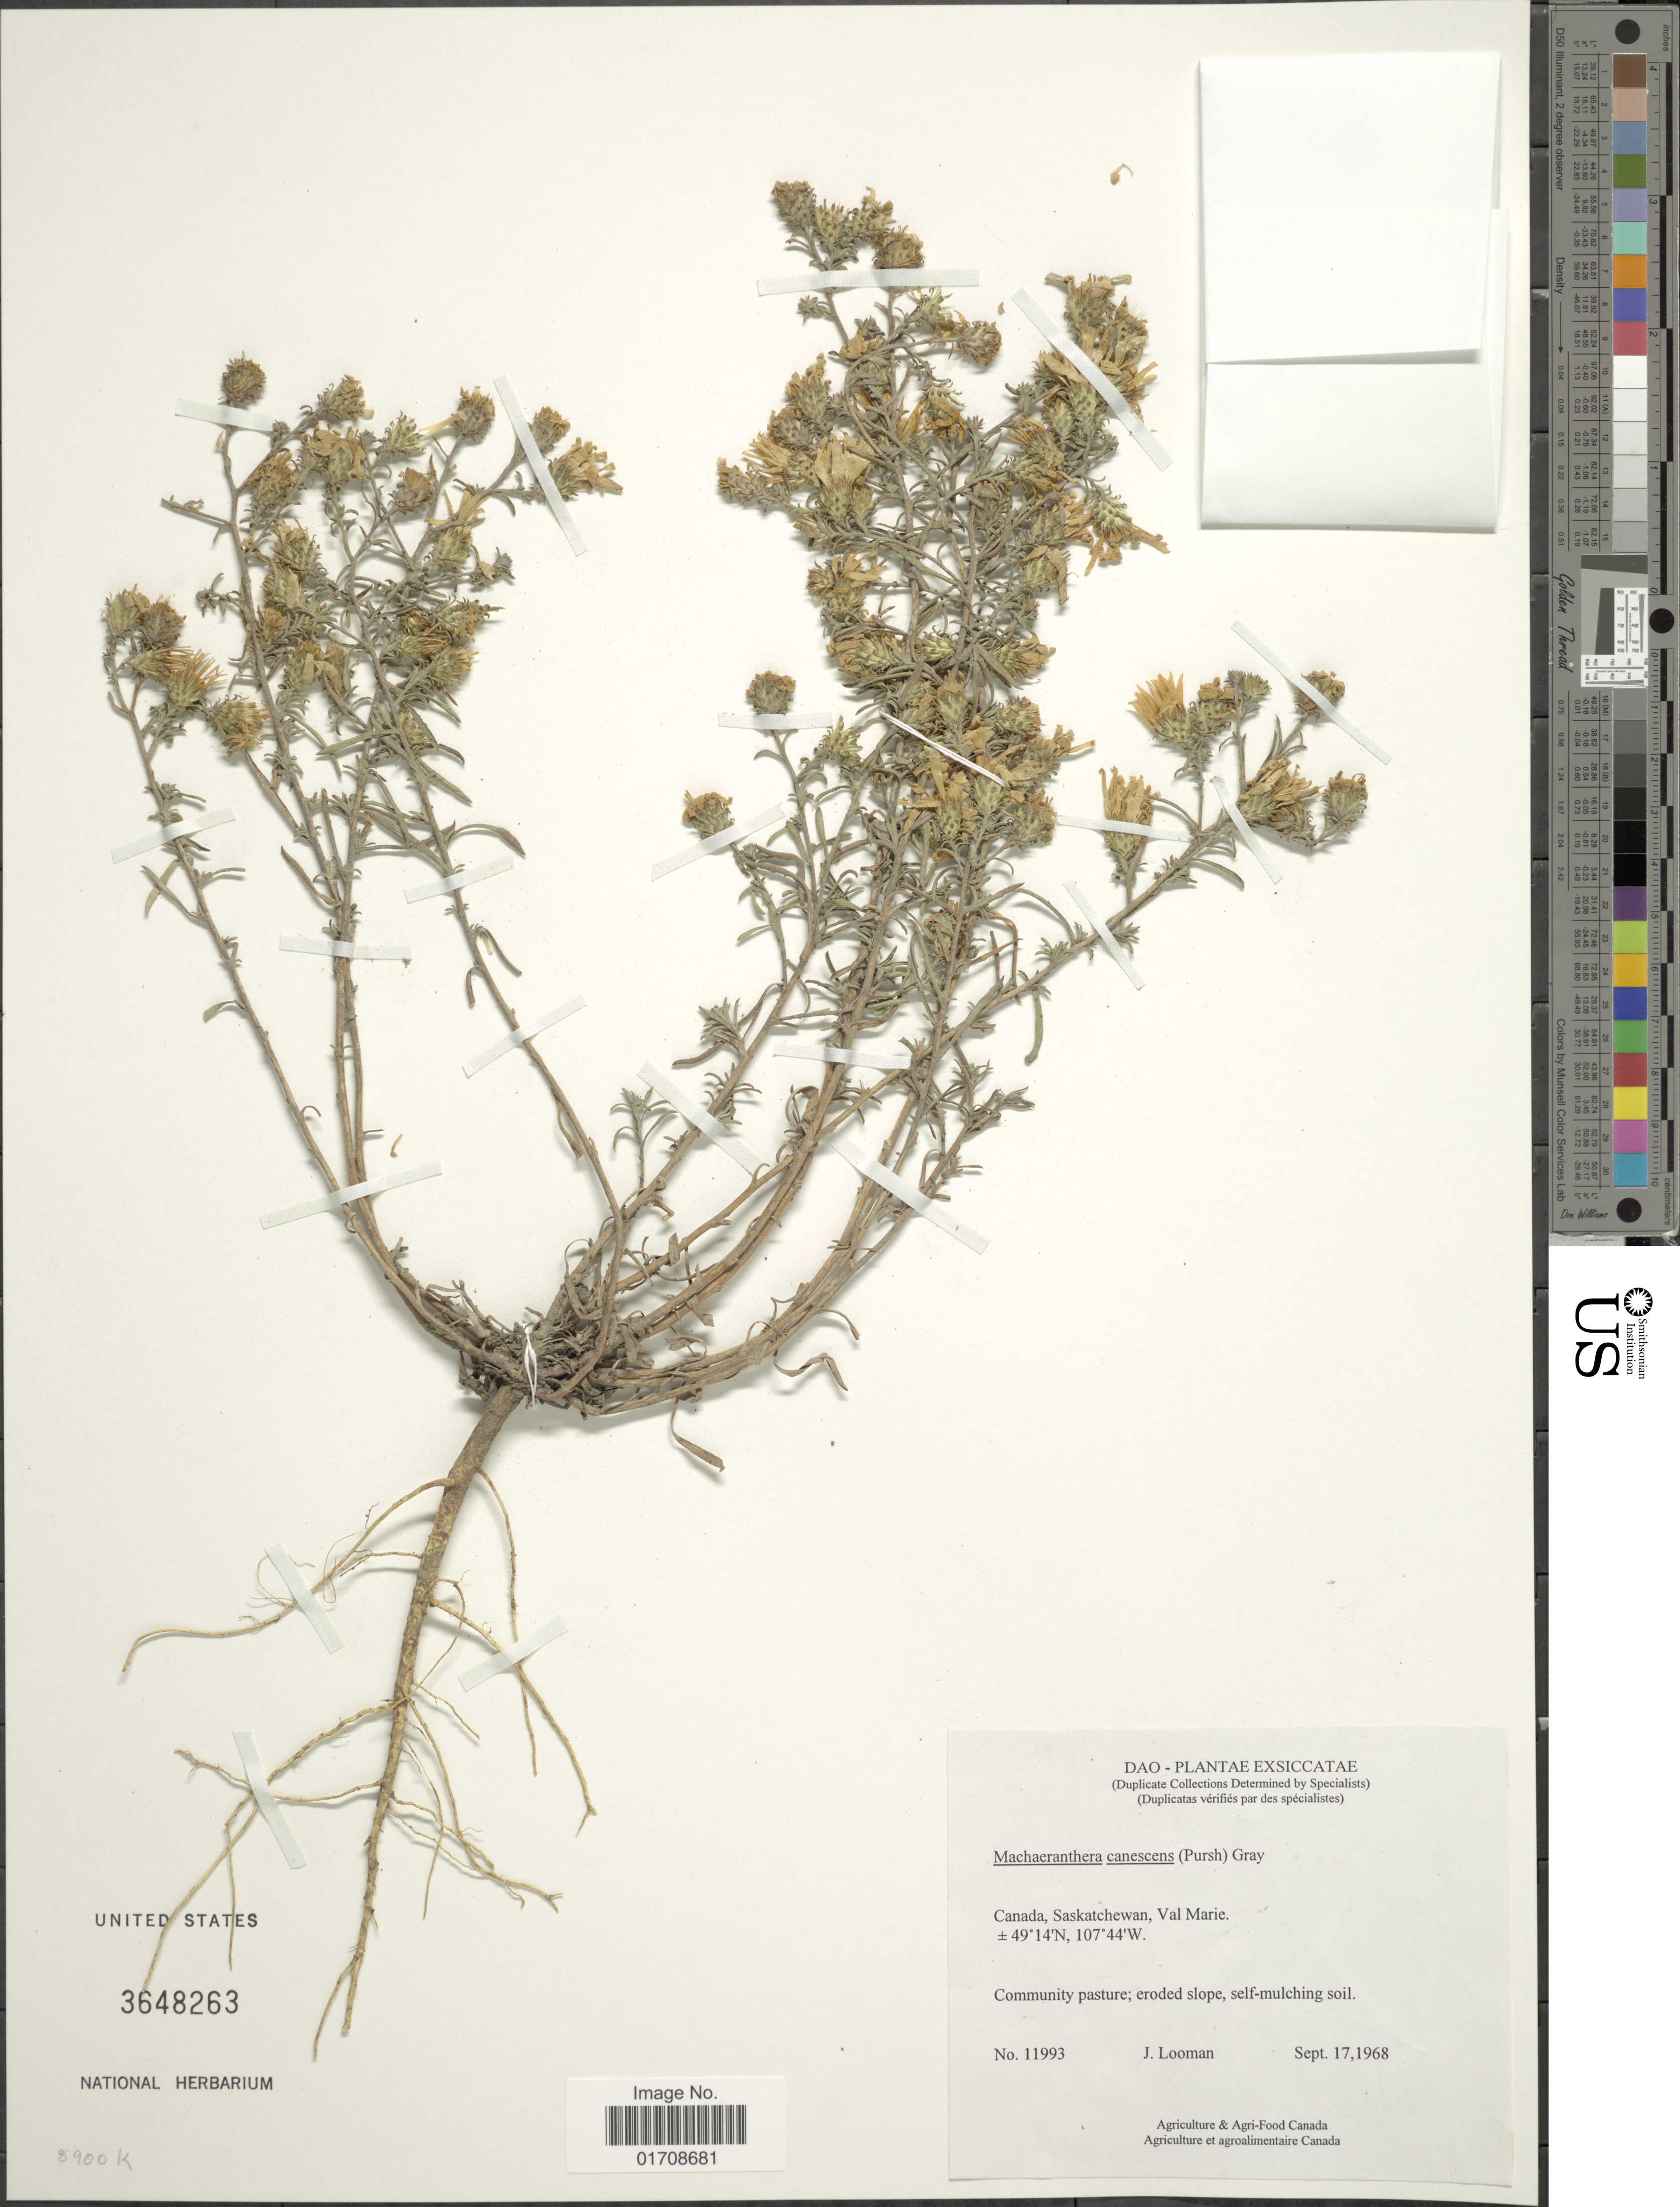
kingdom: Plantae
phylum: Tracheophyta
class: Magnoliopsida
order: Asterales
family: Asteraceae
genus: Machaeranthera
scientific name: Machaeranthera canescens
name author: (Pursh) A. Gray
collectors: J. Looman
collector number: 11993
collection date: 1968-09-17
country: Canada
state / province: Saskatchewan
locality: Dao, Val Marie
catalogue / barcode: US 3648263